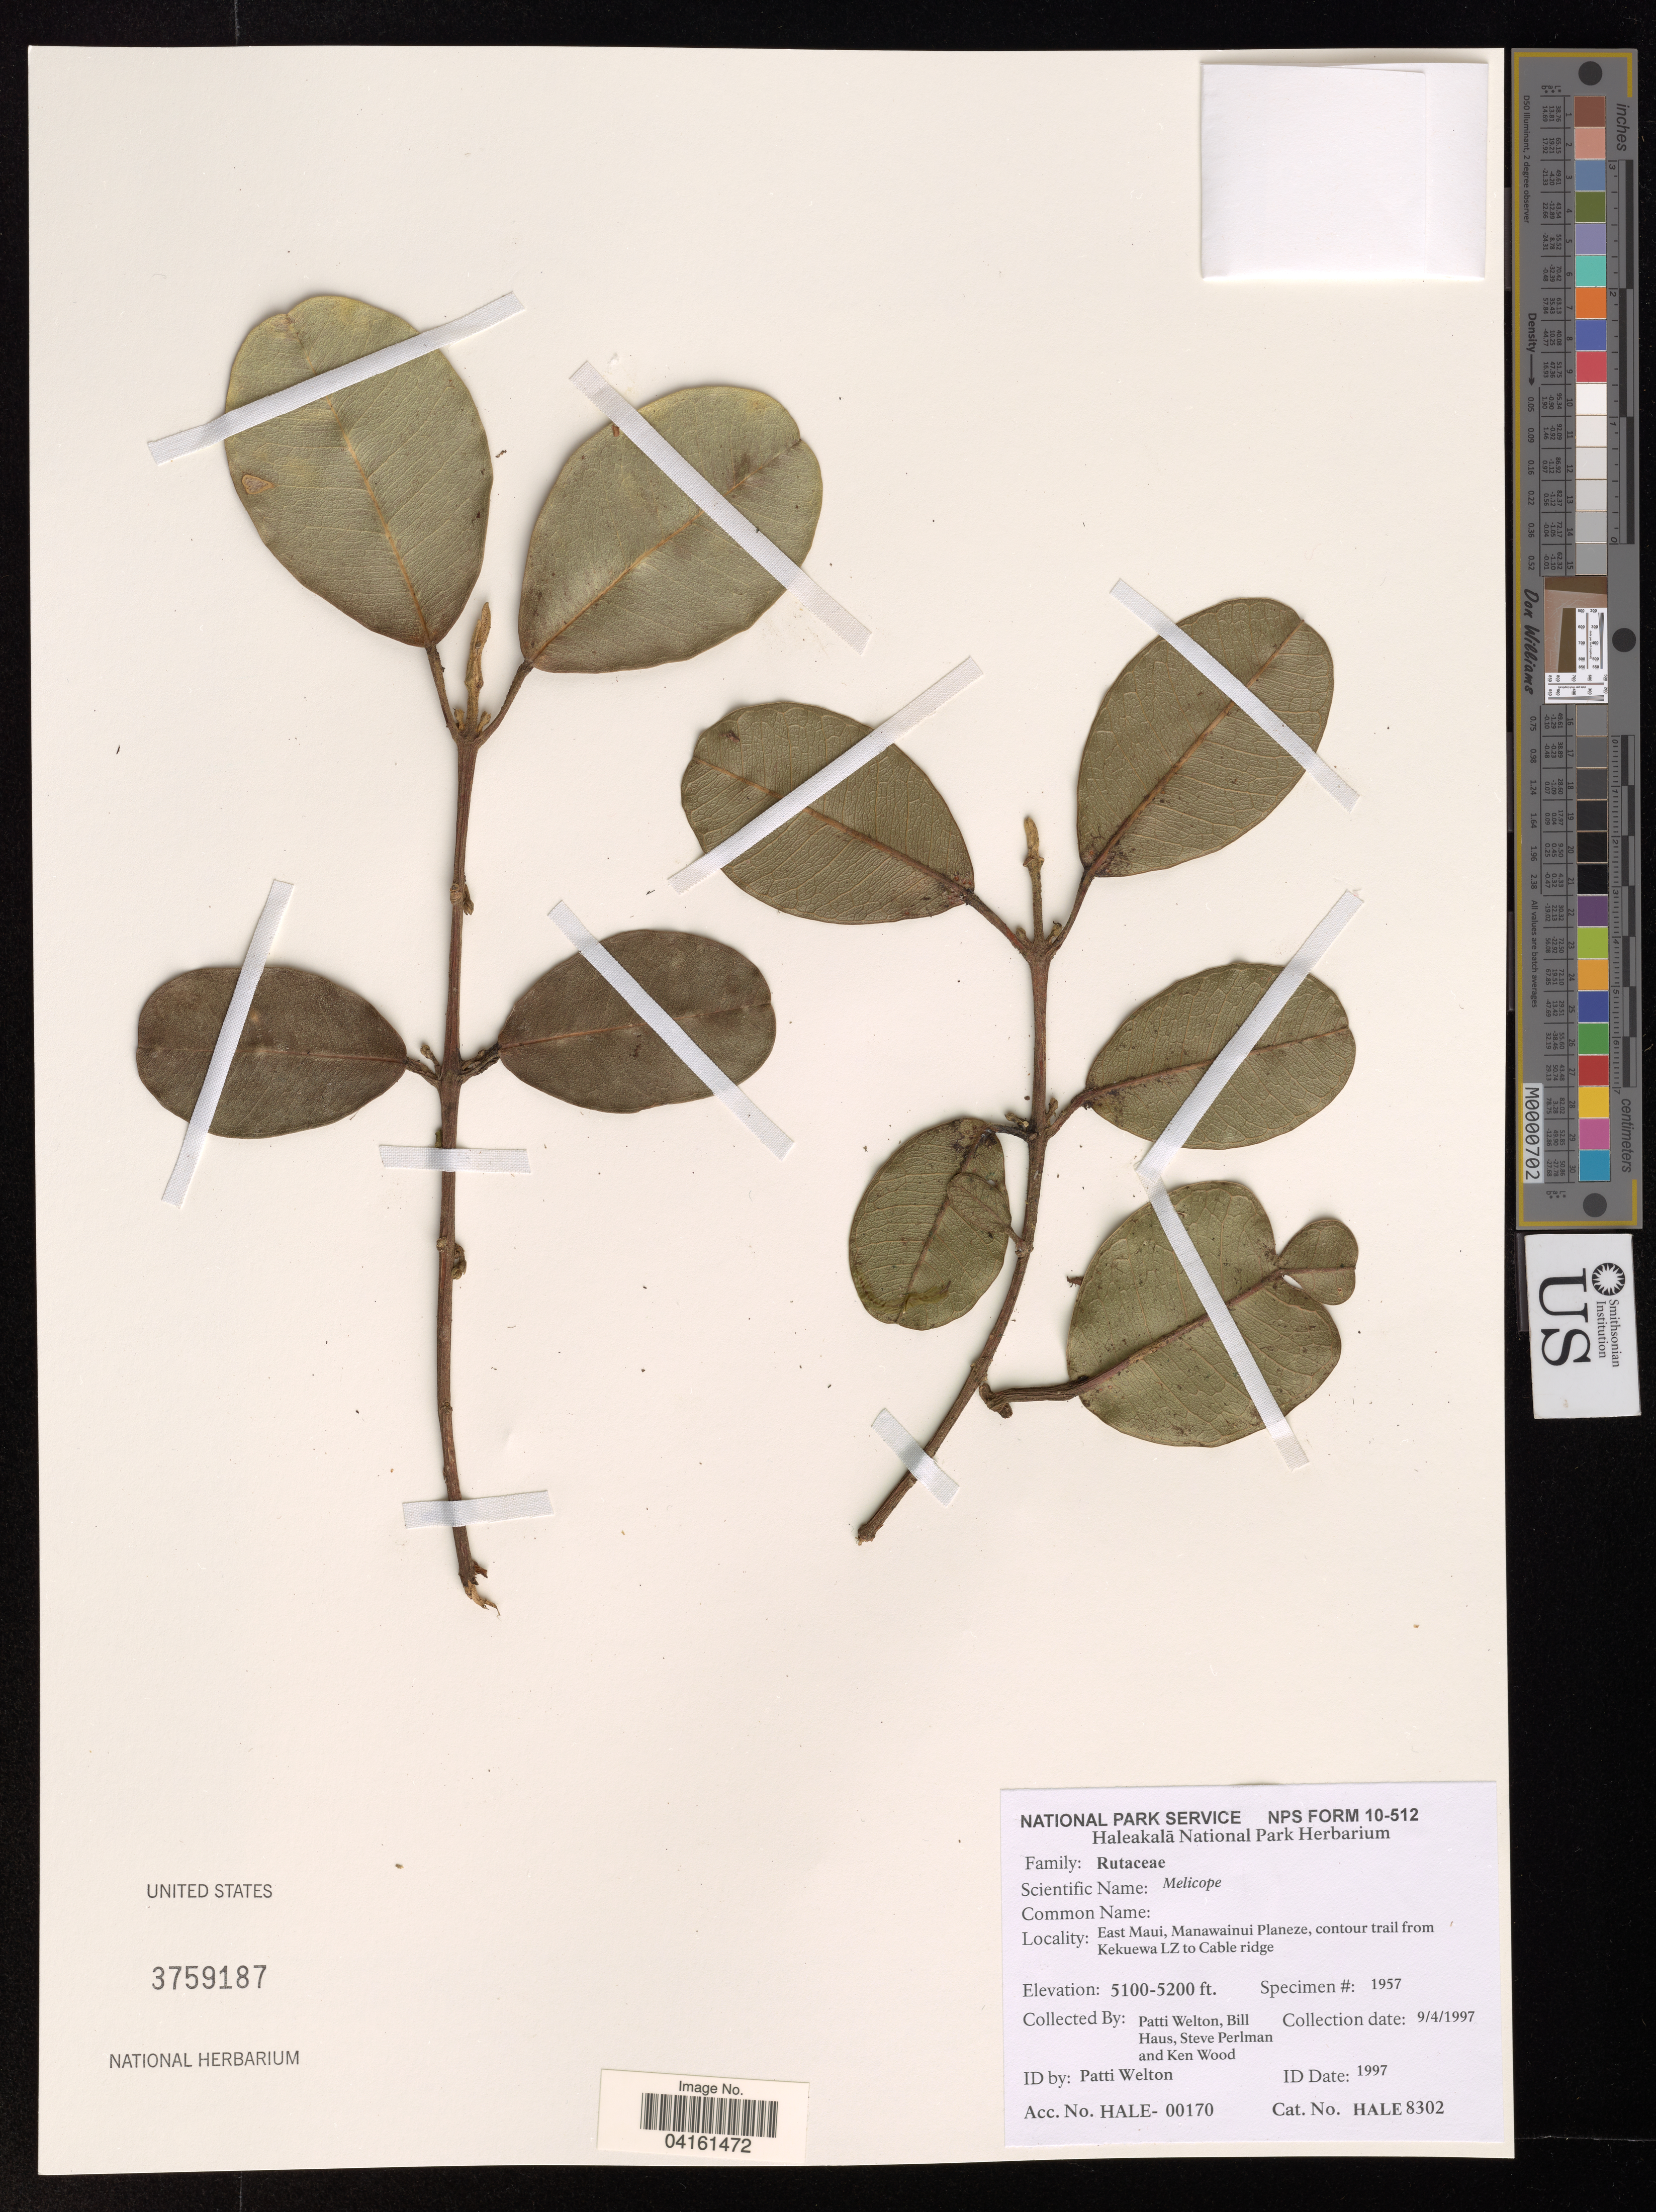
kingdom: Plantae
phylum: Tracheophyta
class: Magnoliopsida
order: Sapindales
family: Rutaceae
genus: Melicope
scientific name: Melicope sp.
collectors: P. Welton, B. Haus, S. Perlman & K. R. Wood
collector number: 1957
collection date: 1997-09-04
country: United States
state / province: Hawaii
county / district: Maui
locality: East Maui, Manawaimui Planeze, contour trail from Kekuewa LZ to Cable ridge.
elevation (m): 1554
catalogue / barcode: US 3759187